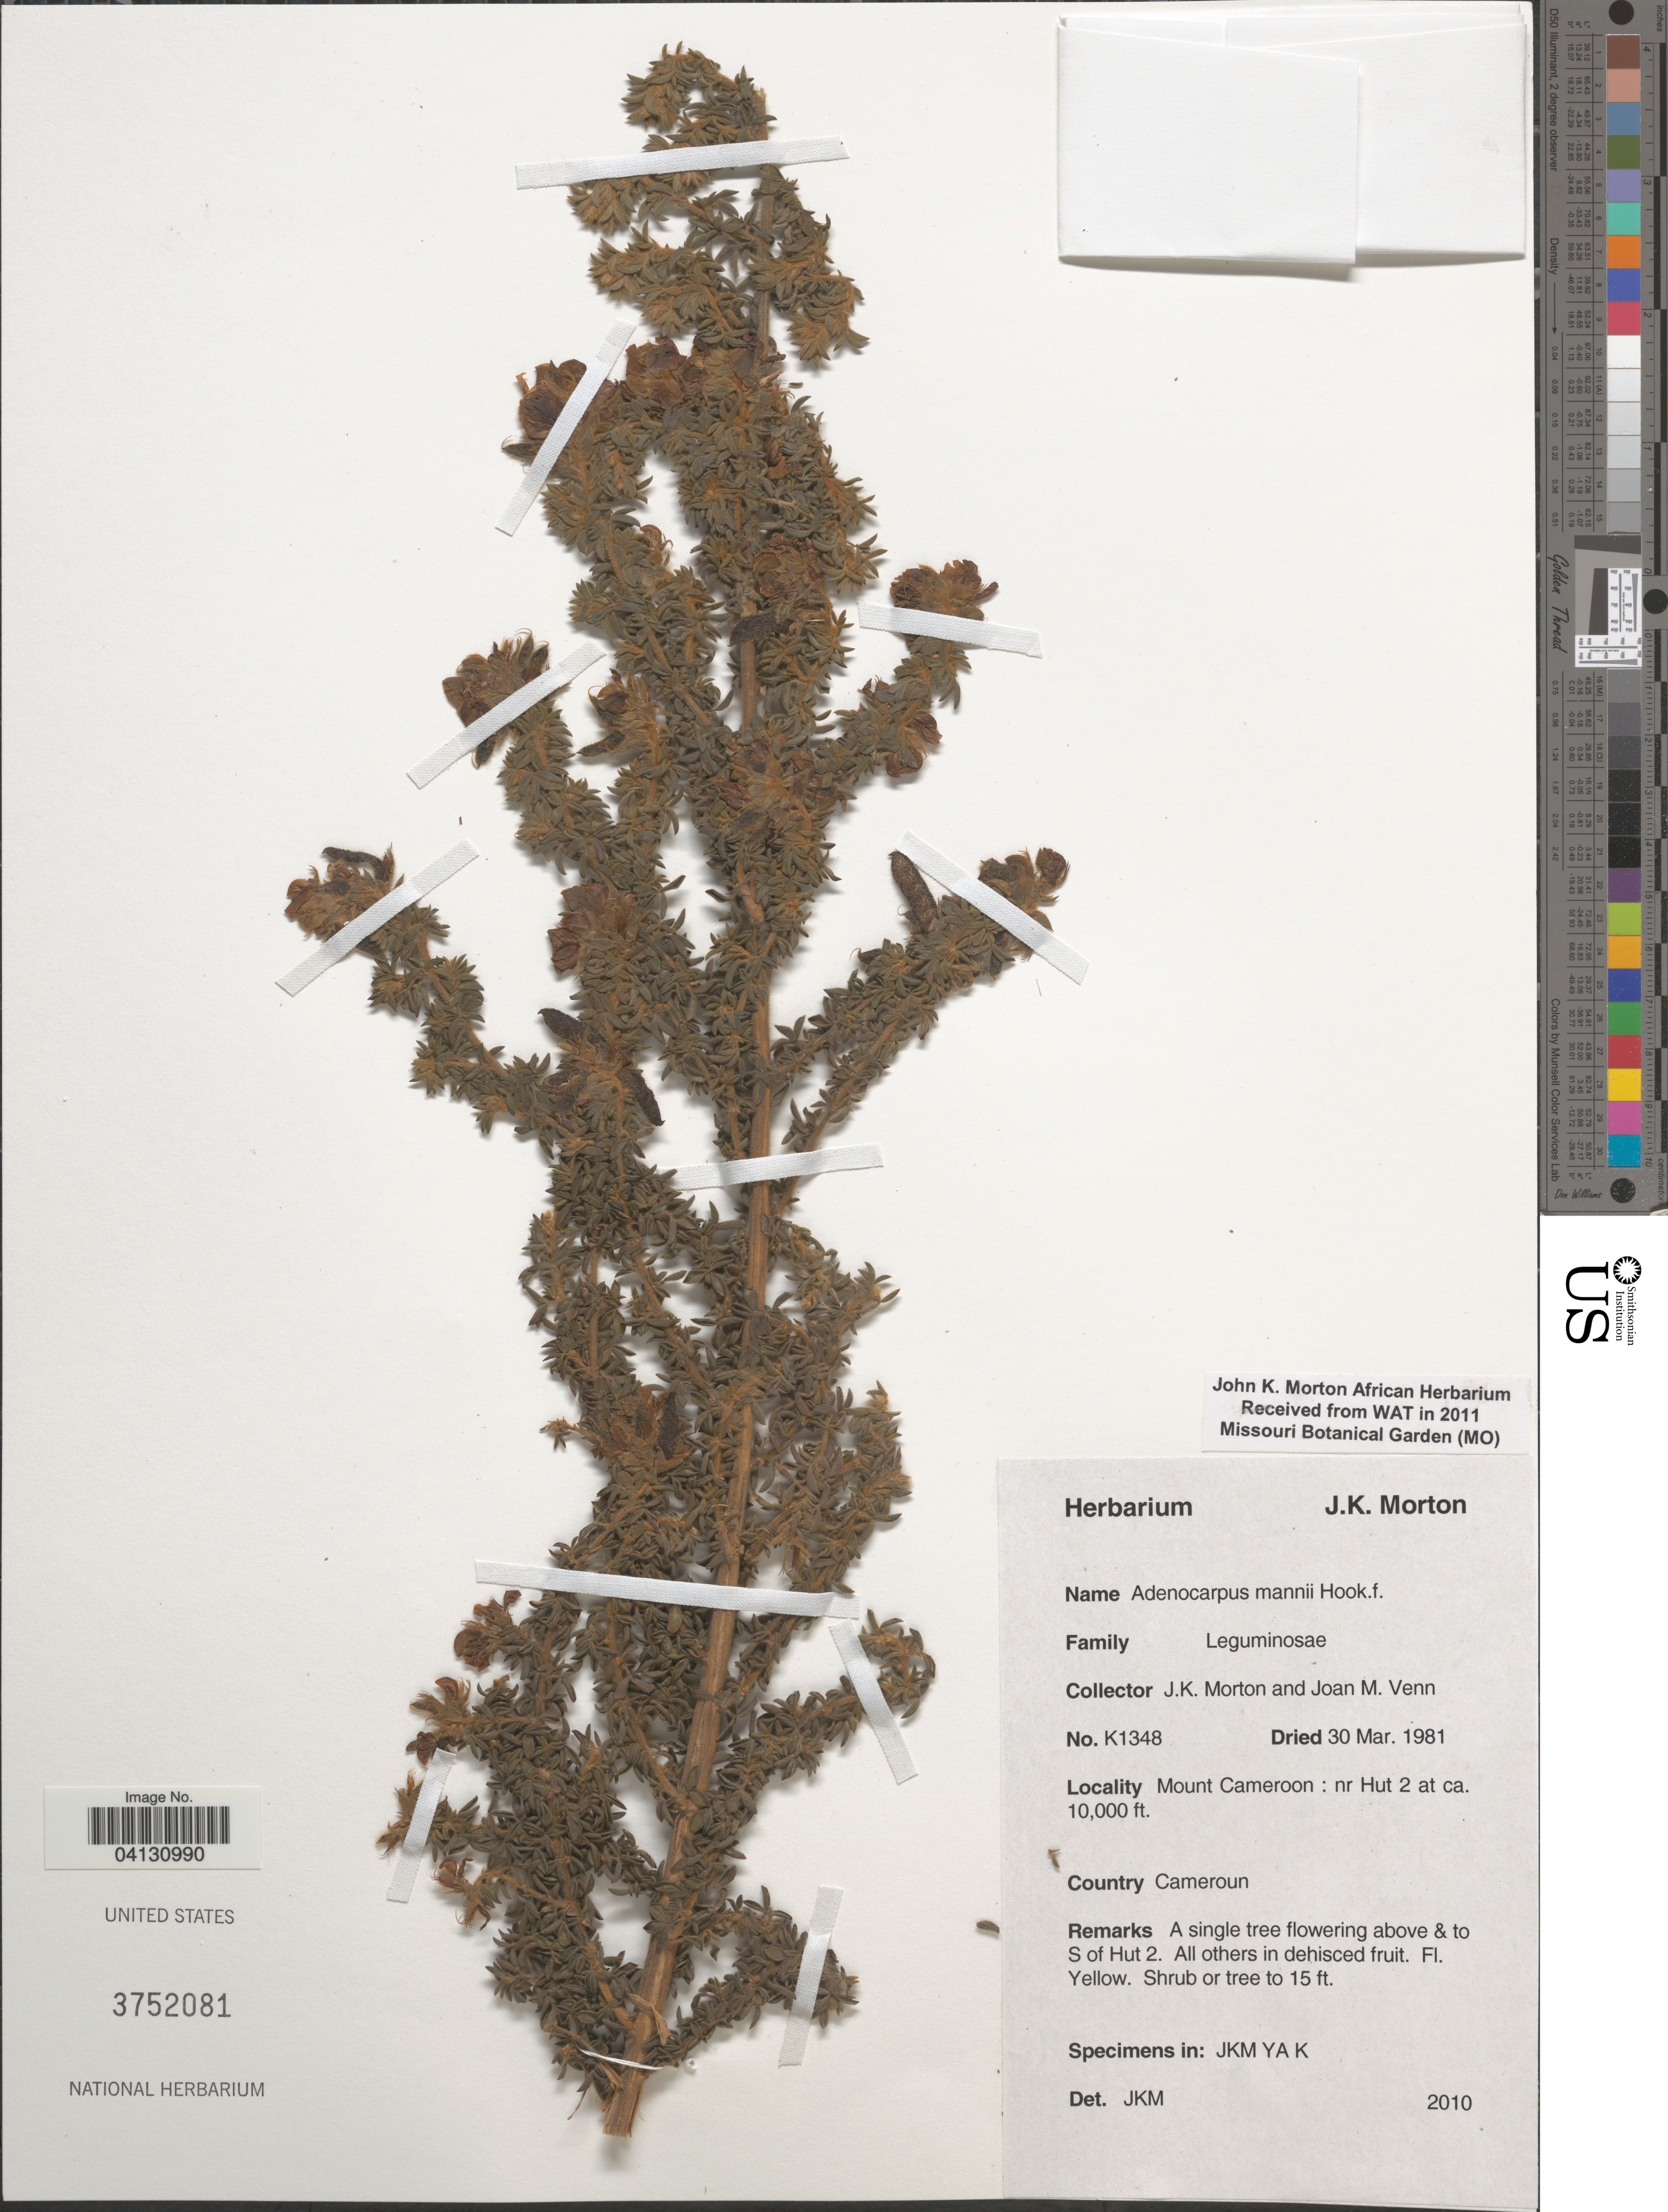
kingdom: Plantae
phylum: Tracheophyta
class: Magnoliopsida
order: Fabales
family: Fabaceae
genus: Adenocarpus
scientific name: Adenocarpus mannii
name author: (Hook. f.) Hook. f.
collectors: J. K. Morton & J. Venn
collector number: K1348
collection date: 1981-03-30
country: Cameroon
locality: Mount Cameroon : nr Hut 2.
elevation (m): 3048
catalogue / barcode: US 3752081